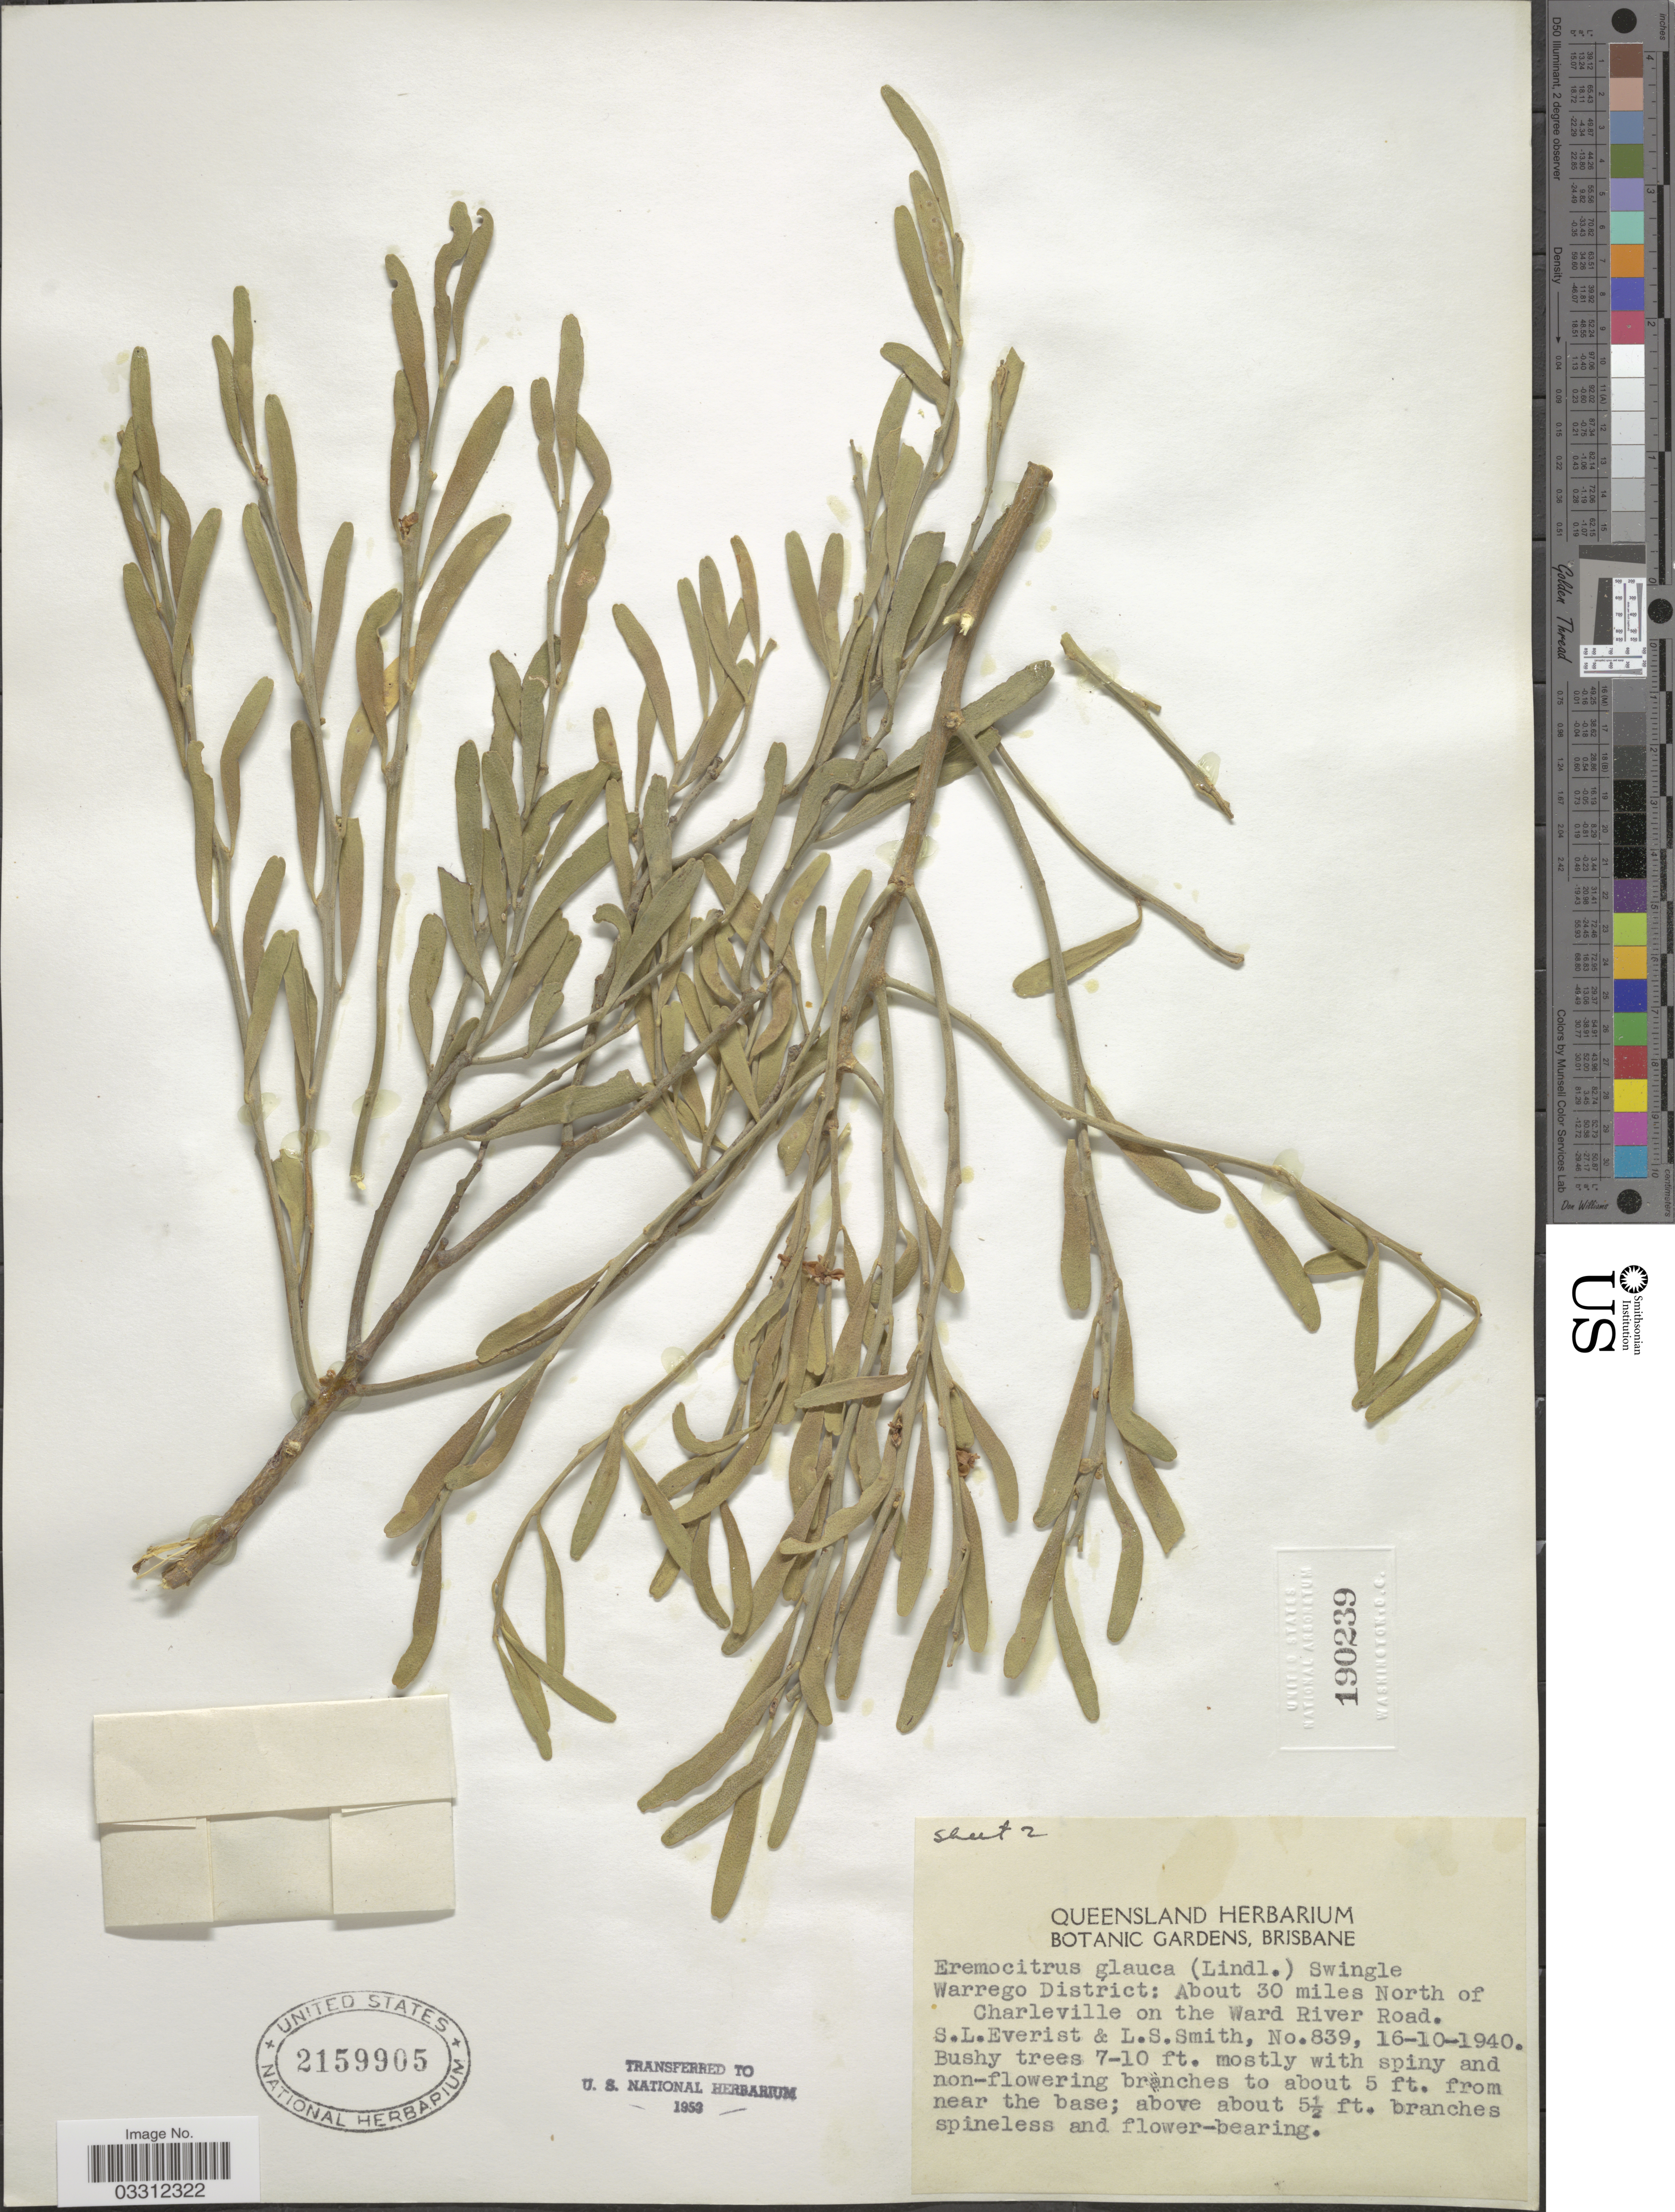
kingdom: Plantae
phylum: Tracheophyta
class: Magnoliopsida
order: Sapindales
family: Rutaceae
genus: Citrus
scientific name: Citrus glauca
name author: (Lindl.) Burkill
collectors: S. Everist & L. Smith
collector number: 839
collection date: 1940-10-16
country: Australia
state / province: Queensland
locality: Warrego District: About 30 miles North of Charleville on the Ward River Road.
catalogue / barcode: US 2159905